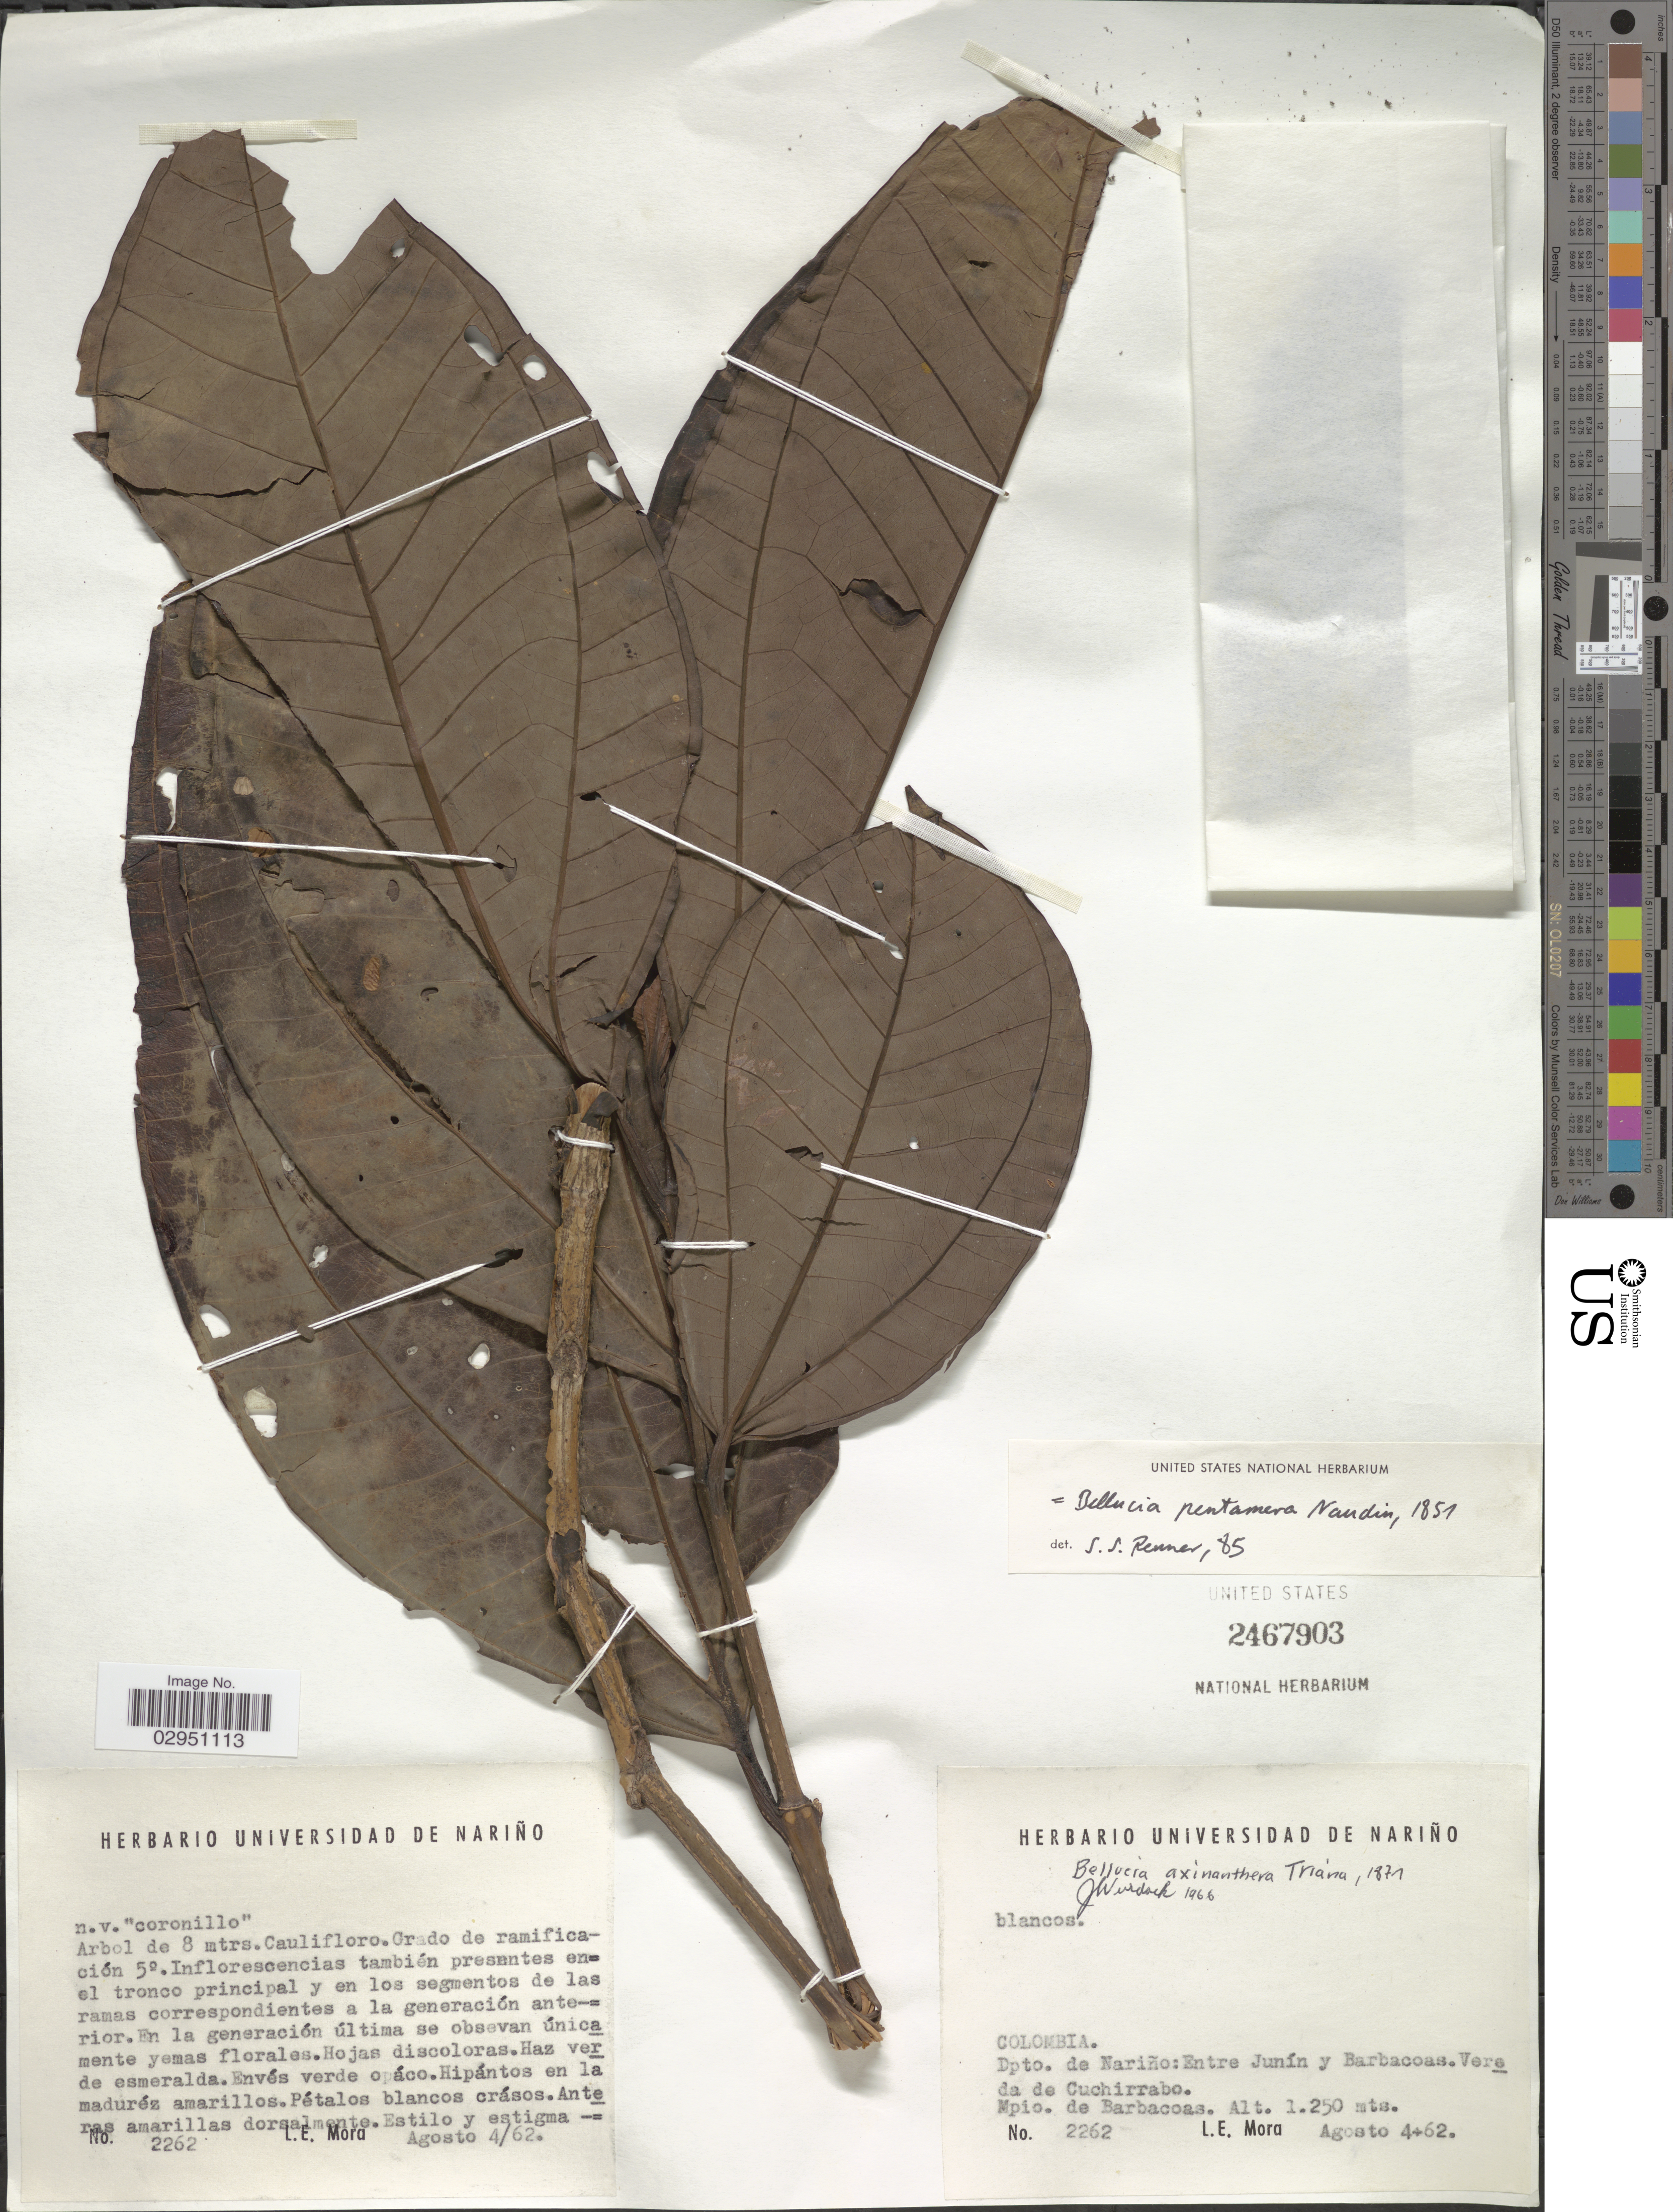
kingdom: Plantae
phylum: Tracheophyta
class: Magnoliopsida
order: Myrtales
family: Melastomataceae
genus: Bellucia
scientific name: Bellucia pentamera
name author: Naudin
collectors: L. Mora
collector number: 2262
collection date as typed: Transcribed d/m/y: 4/8/62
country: Colombia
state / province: Nariño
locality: Dpto. de Nariño: Entre Junín y Barbacoas. Vereda de Cuchirrabo.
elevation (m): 1250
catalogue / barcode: US 2467903